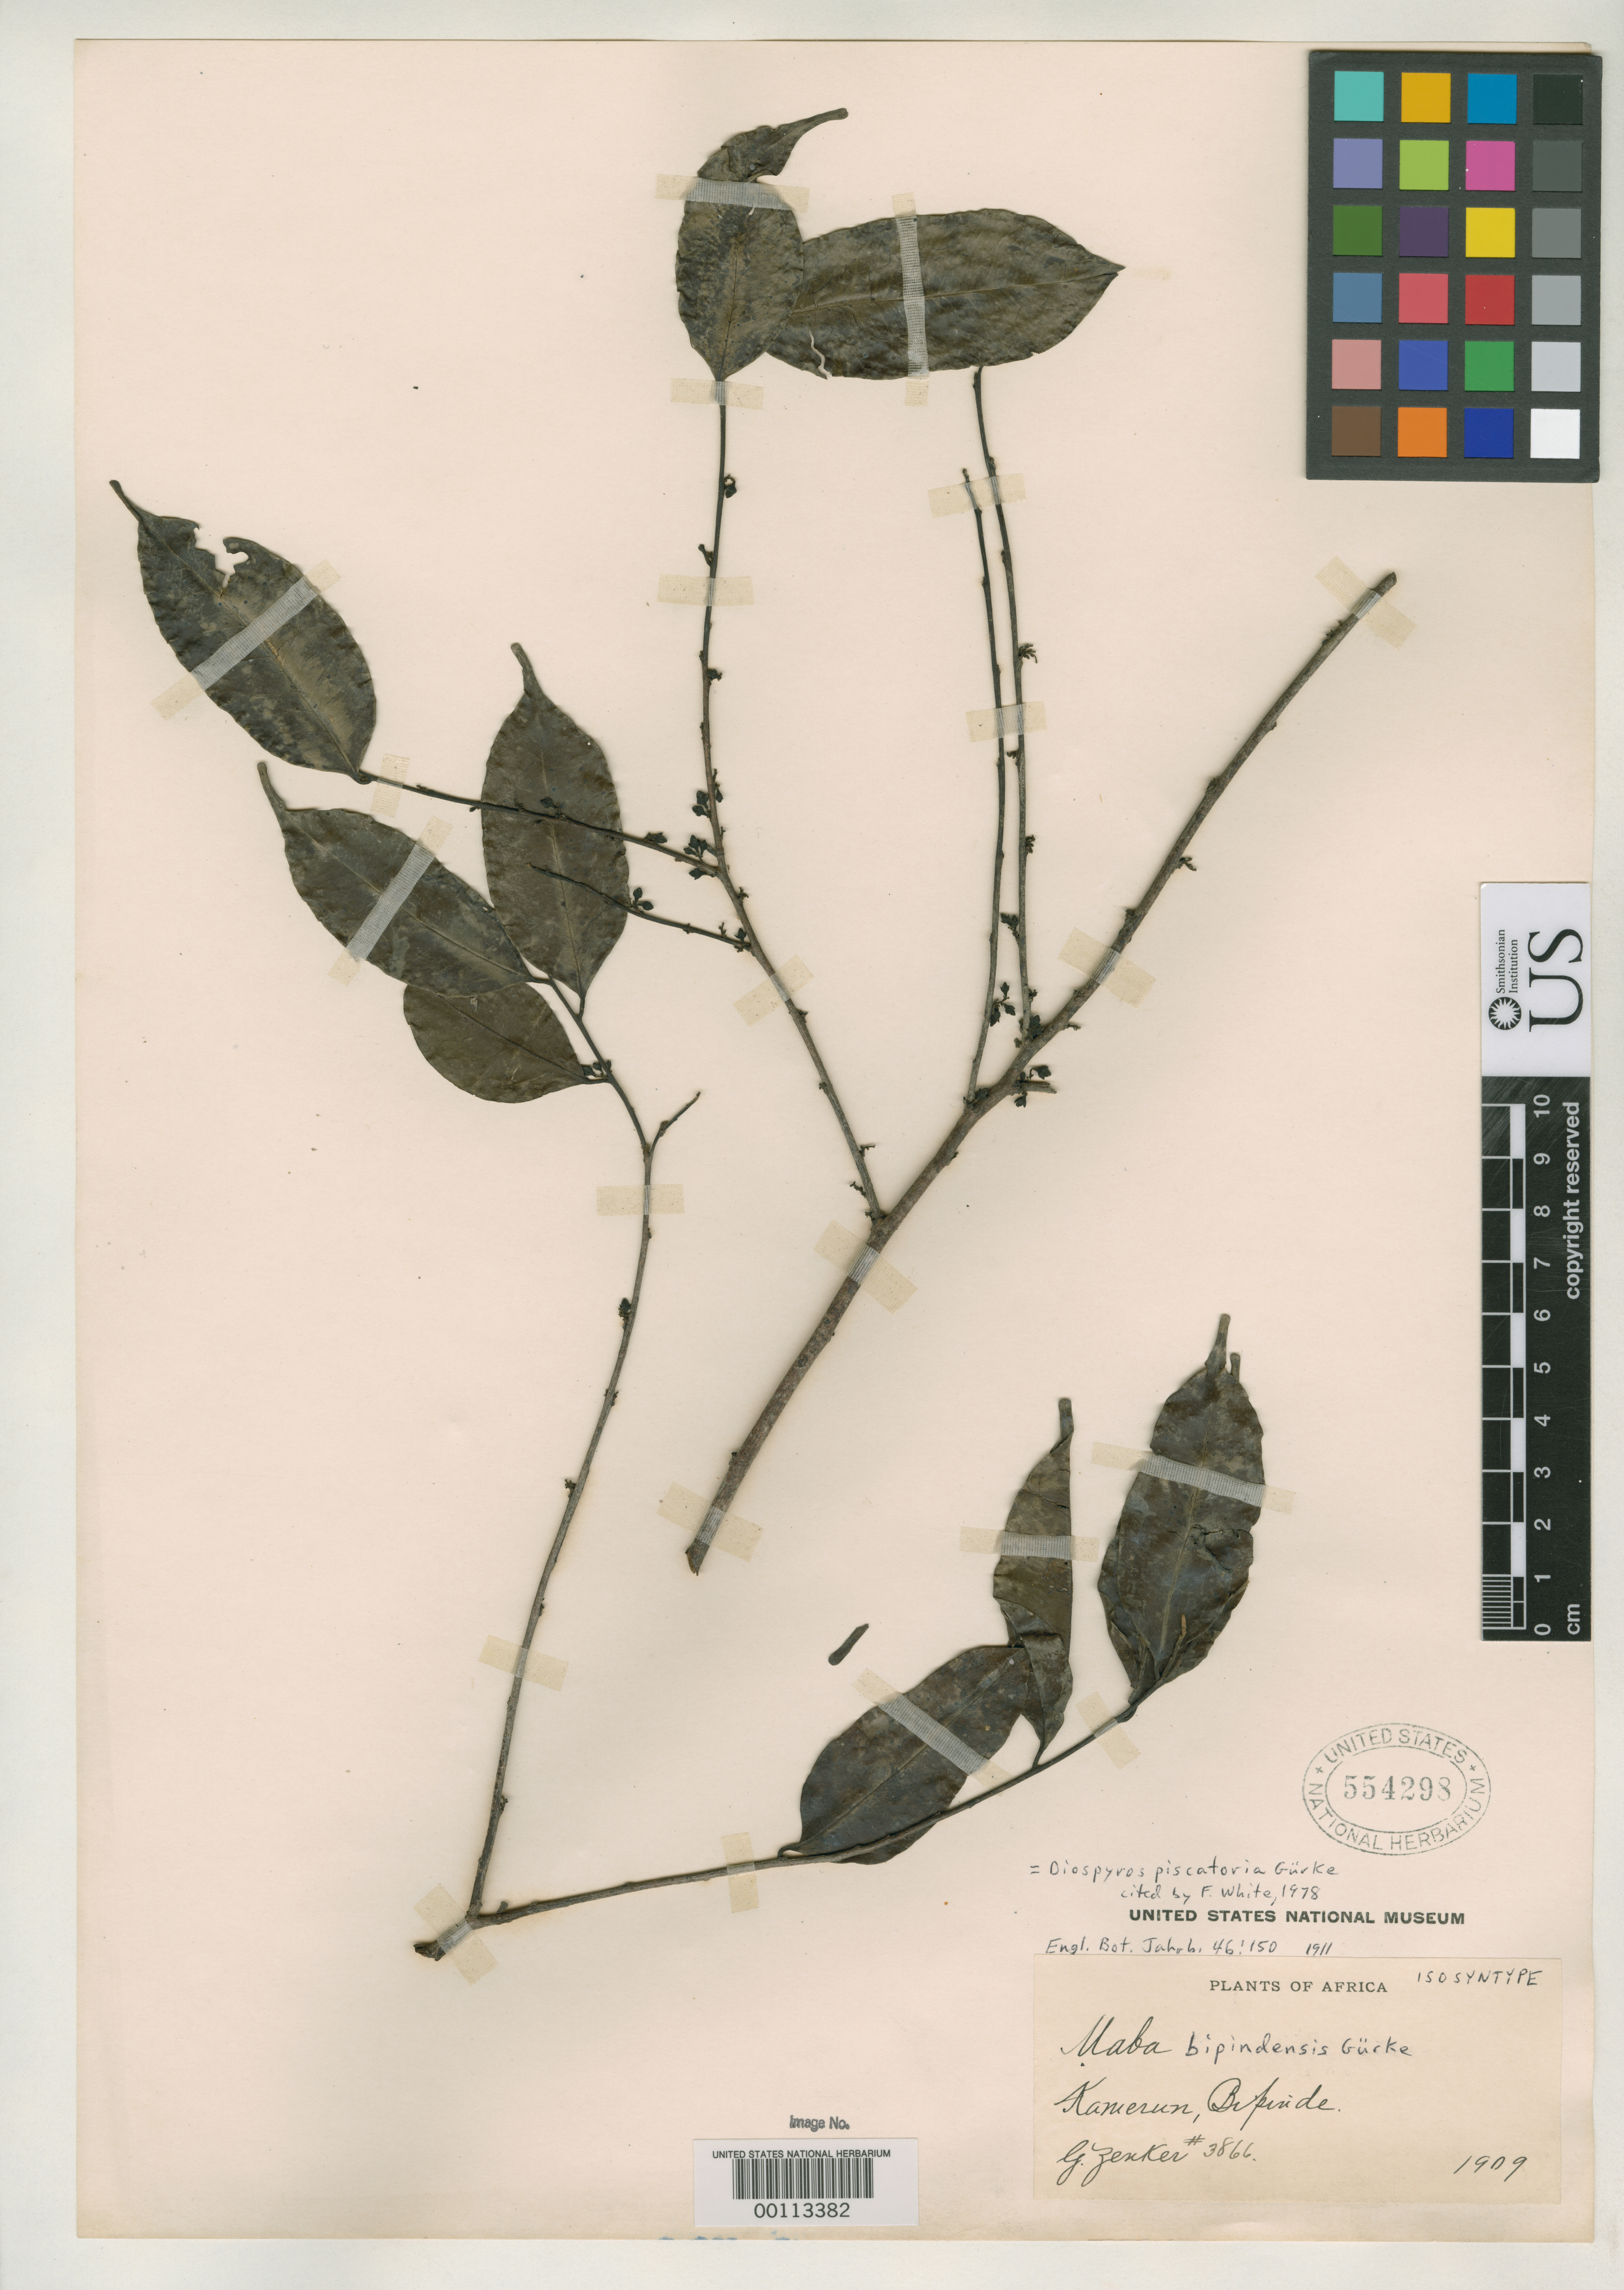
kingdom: Plantae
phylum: Tracheophyta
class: Magnoliopsida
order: Ericales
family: Ebenaceae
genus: Maba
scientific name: Maba bipindensis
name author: Gürke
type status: Isosyntype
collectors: G. A. Zenker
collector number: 3866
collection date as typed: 1909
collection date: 1909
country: Cameroon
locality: Bipinde.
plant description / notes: Currently accepted name as cited by F. White, 1978.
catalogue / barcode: US 554298